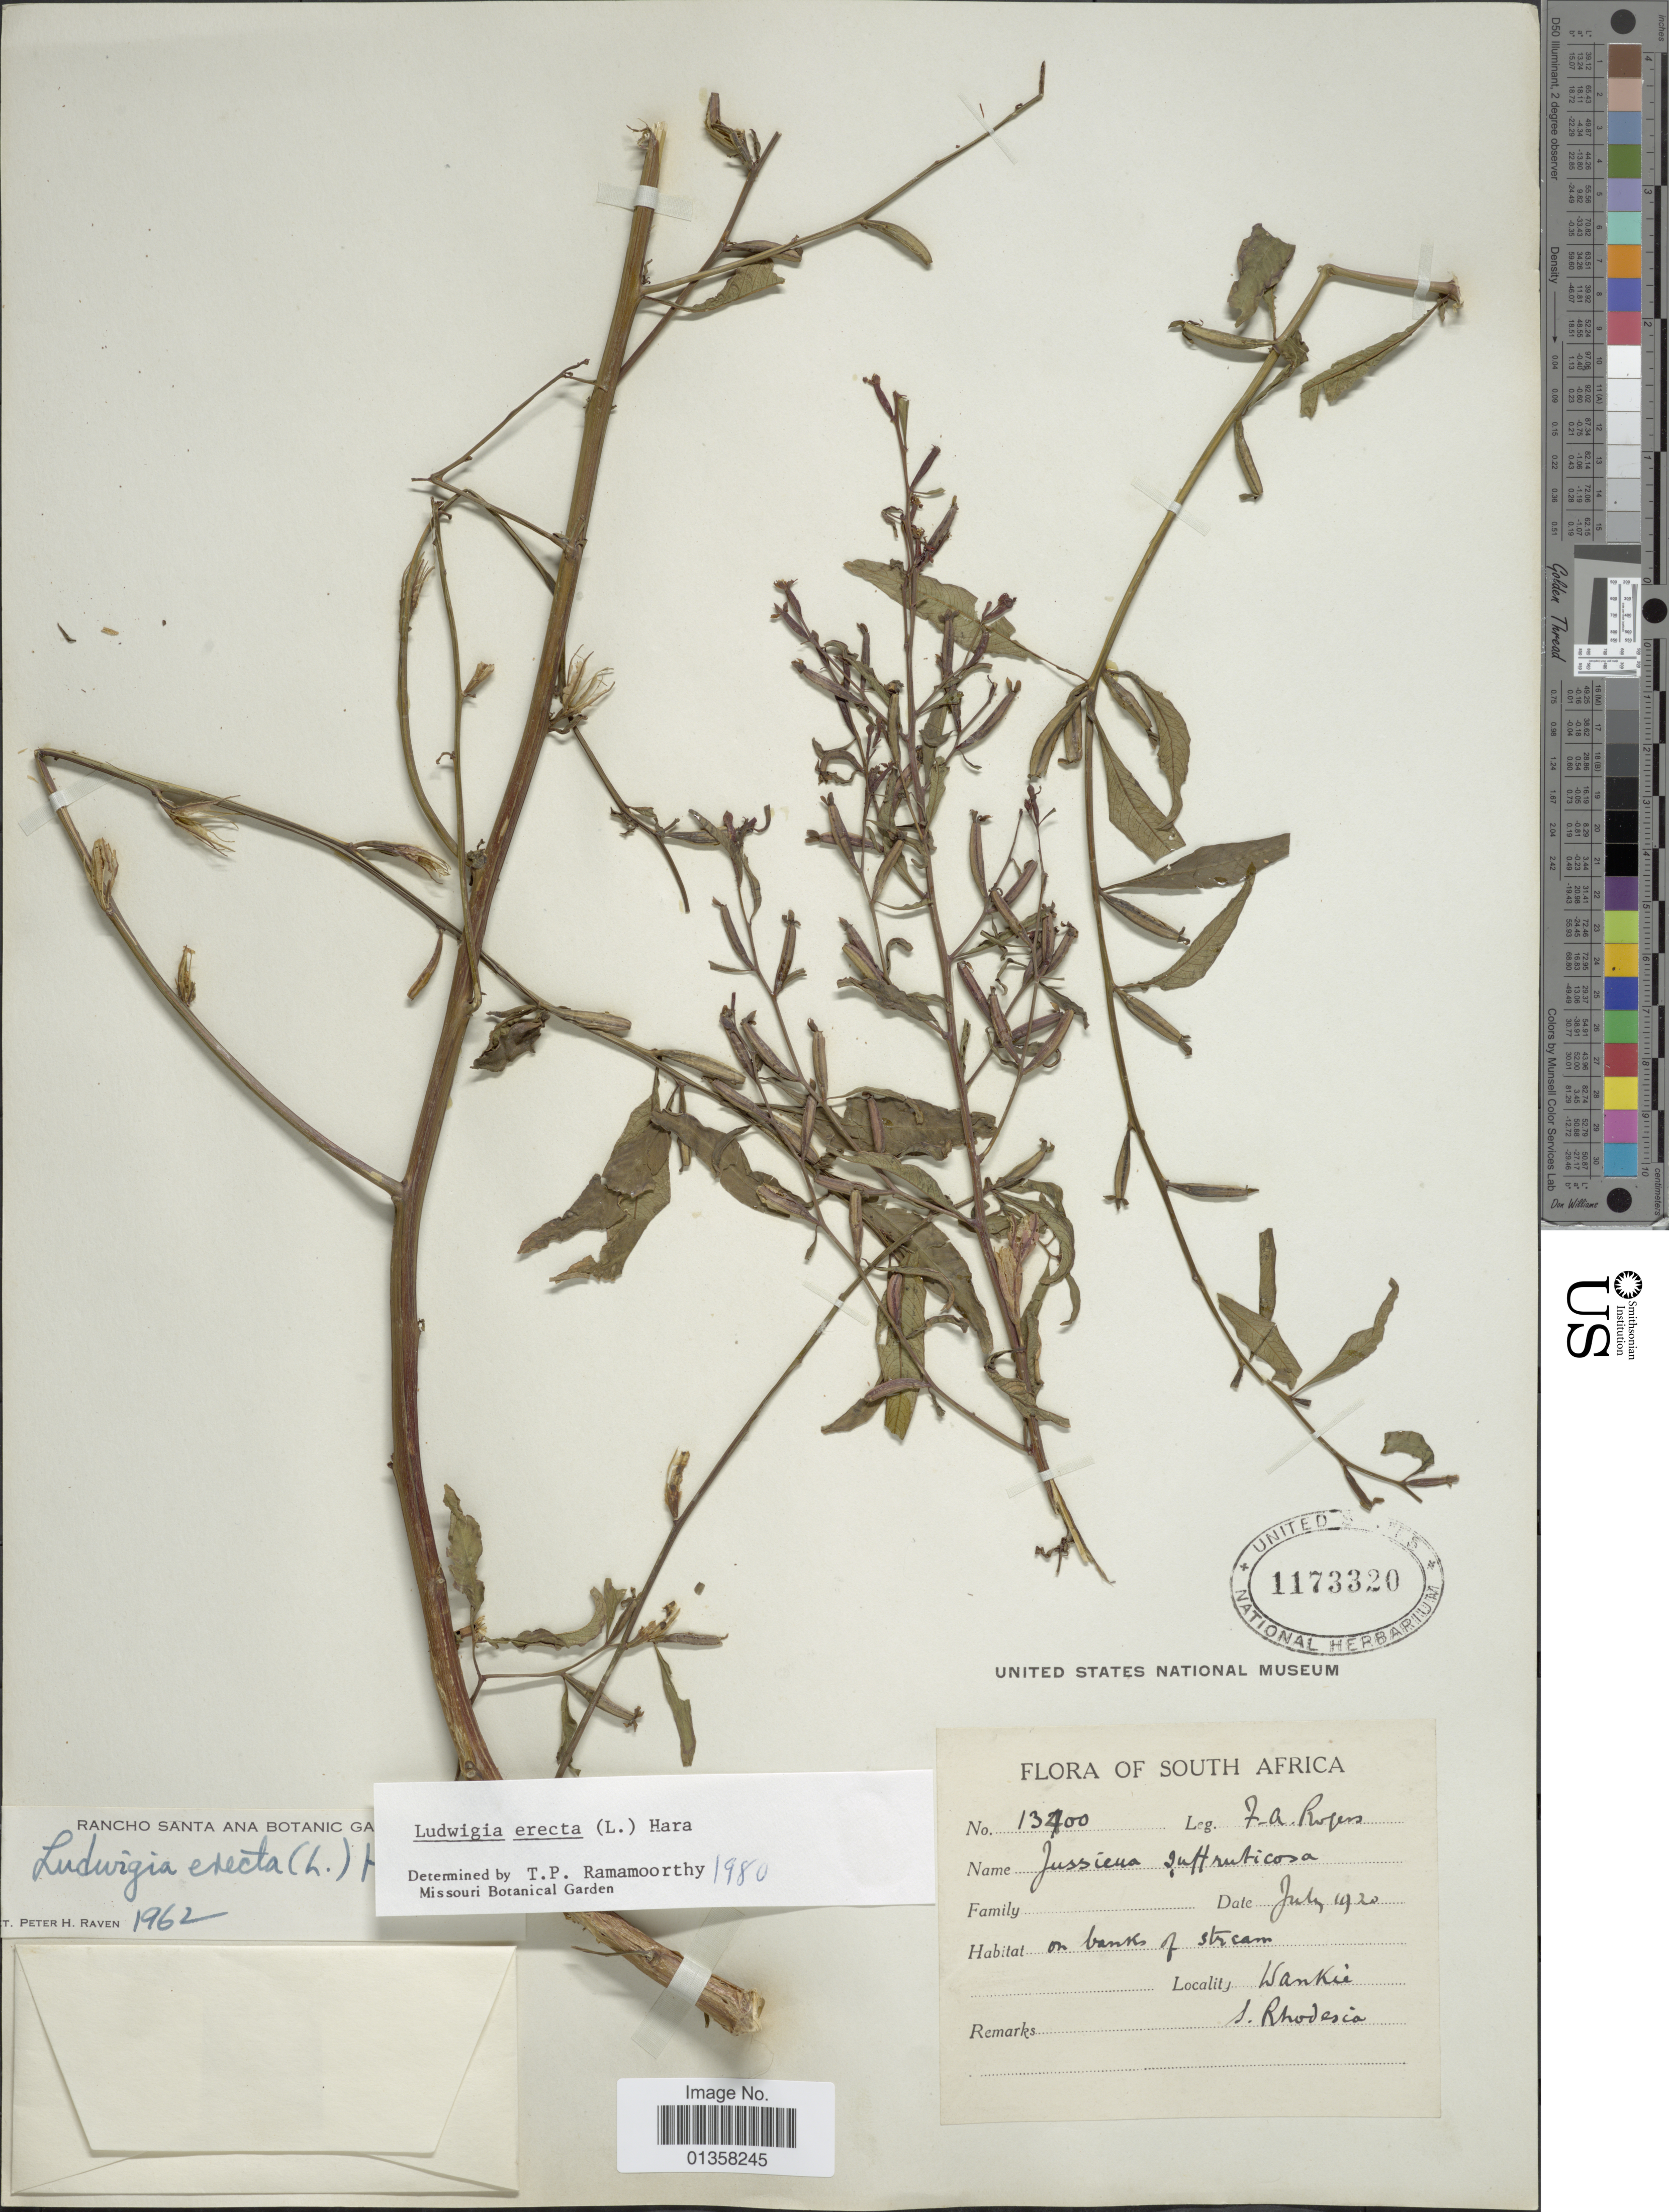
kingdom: Plantae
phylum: Tracheophyta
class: Magnoliopsida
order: Myrtales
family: Onagraceae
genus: Ludwigia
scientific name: Ludwigia erecta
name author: (L.) H. Hara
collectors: P. Rosen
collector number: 13700*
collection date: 1920-07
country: Zimbabwe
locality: Wankie, S. Rhodesia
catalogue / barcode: US 1173320